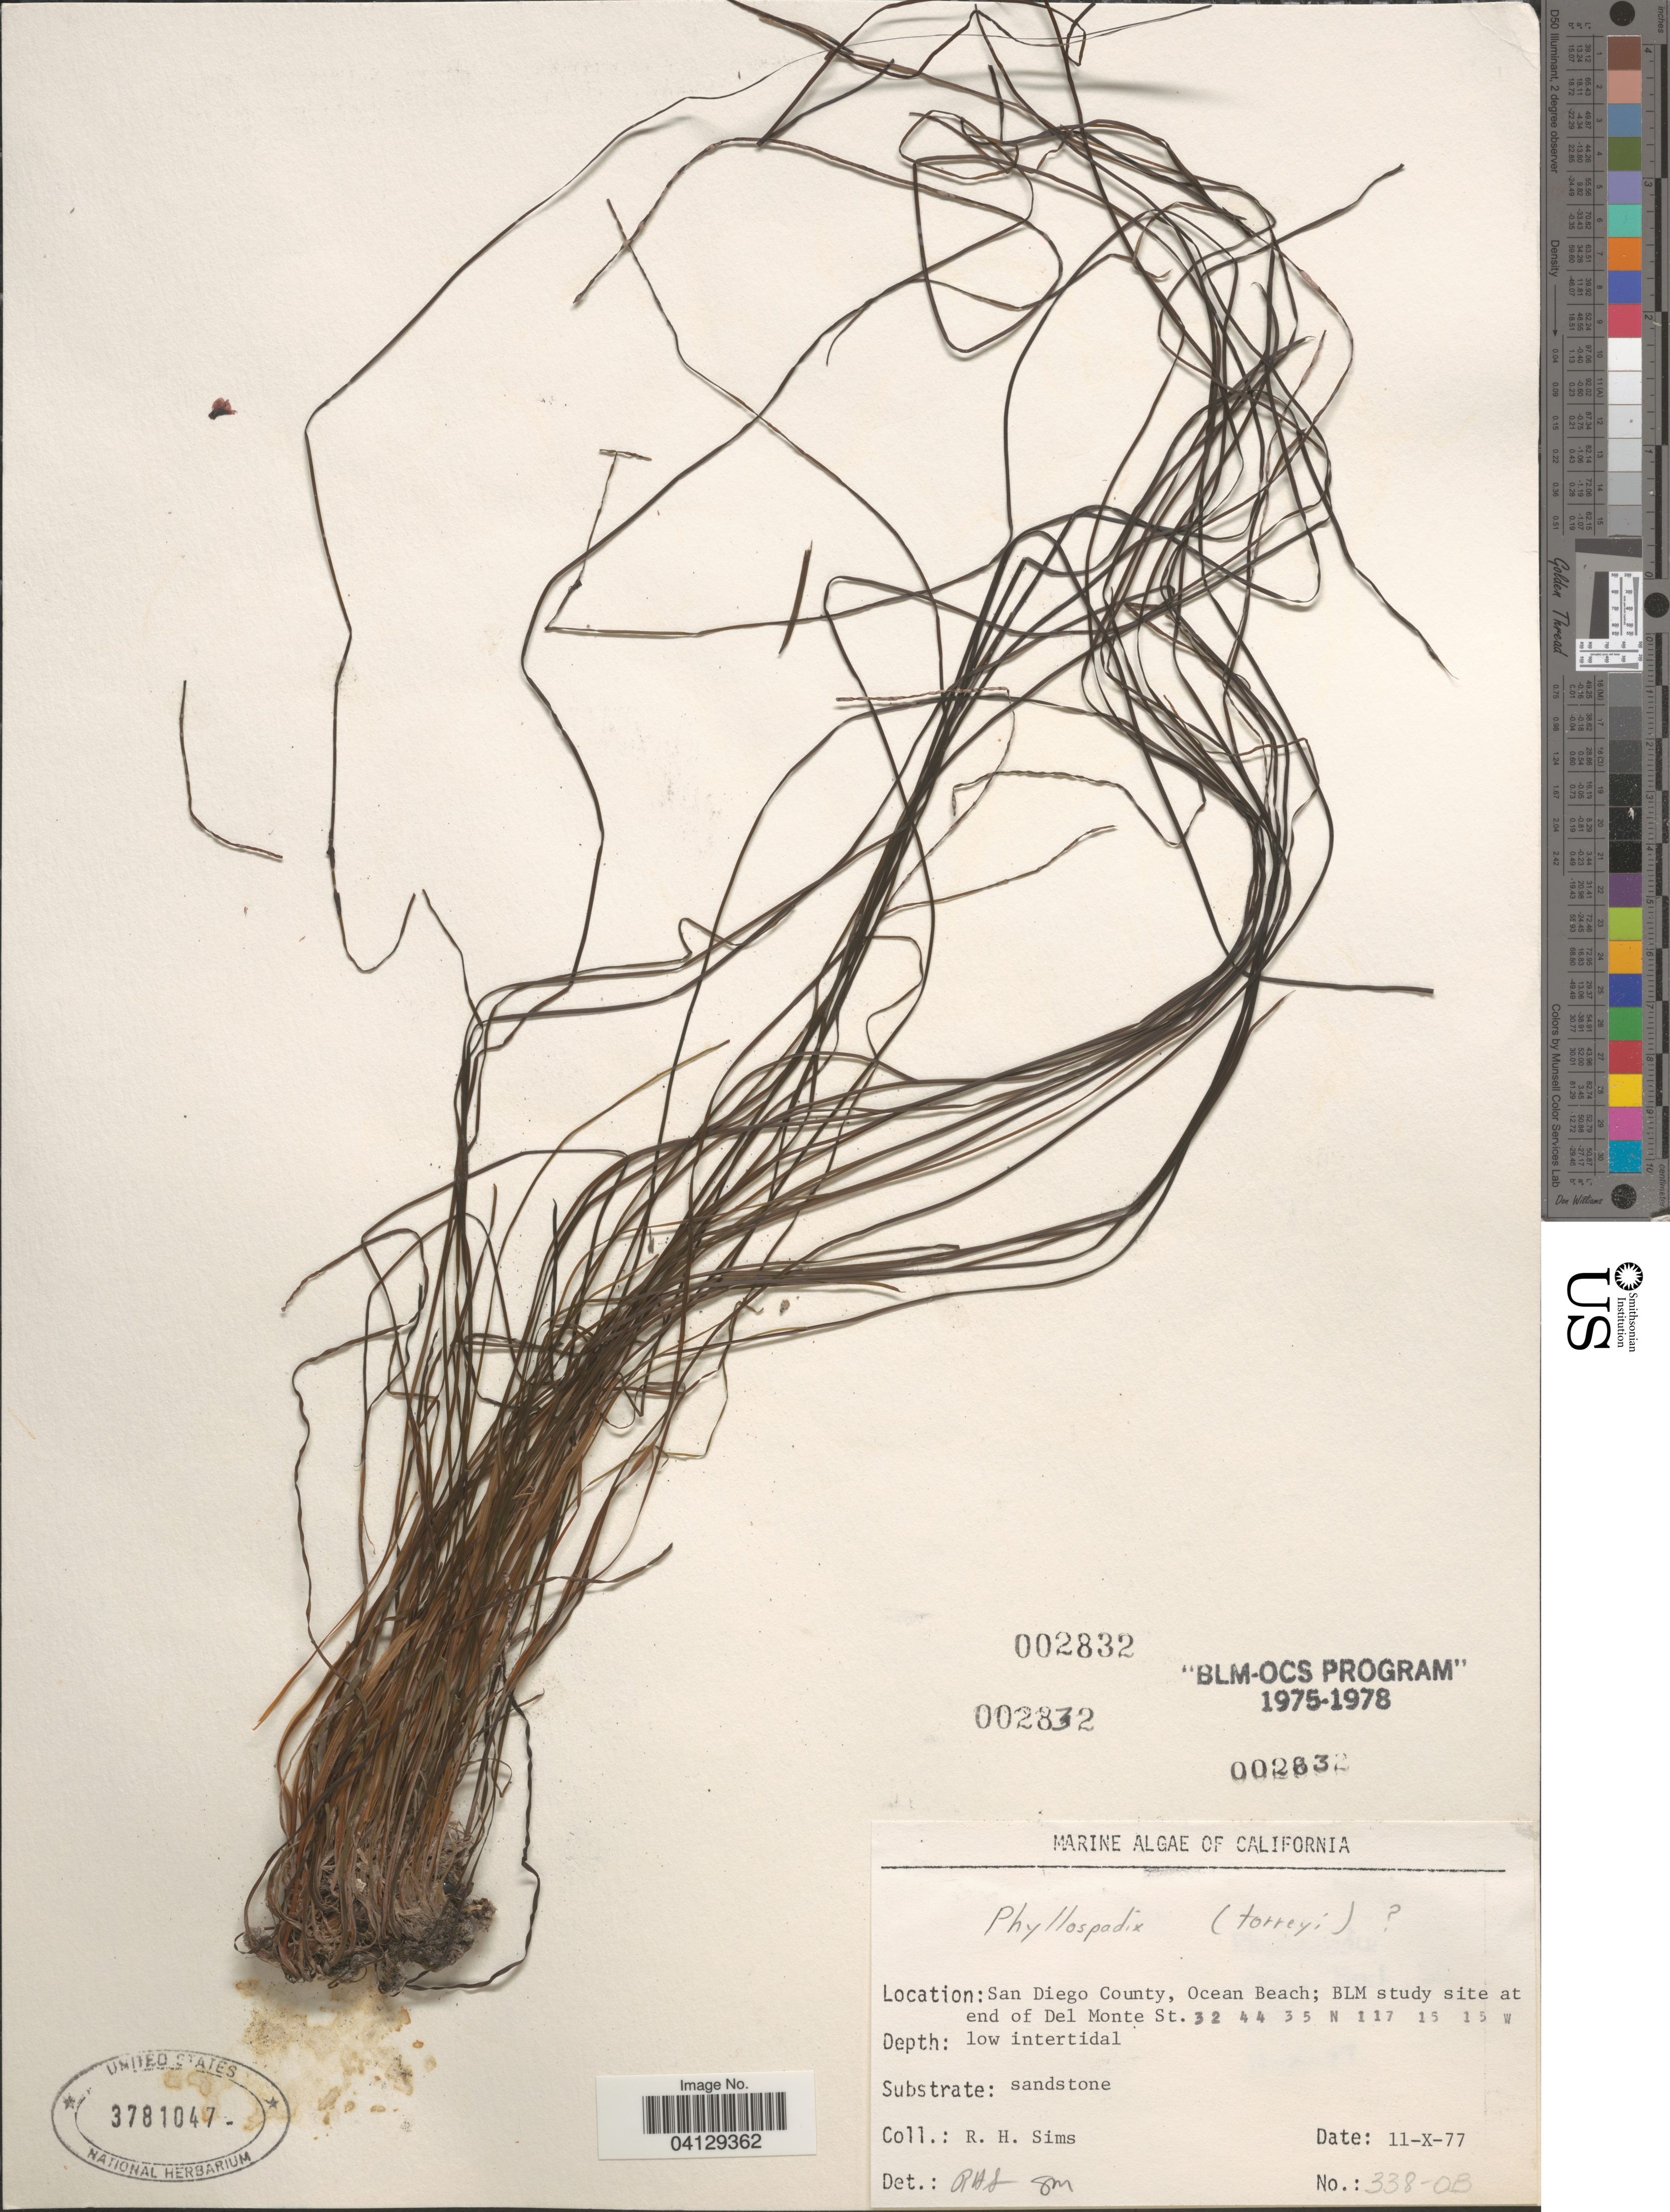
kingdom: Plantae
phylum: Tracheophyta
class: Liliopsida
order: Alismatales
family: Zosteraceae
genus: Phyllospadix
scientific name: Phyllospadix torreyi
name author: S. Watson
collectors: R. H. Sims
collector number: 338-OB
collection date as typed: Transcribed d/m/y: 11/10/77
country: United States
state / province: California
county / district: San Diego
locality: San Diego County, Ocean Beach; BLM study site at end of Del Monte St.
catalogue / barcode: US 3781047